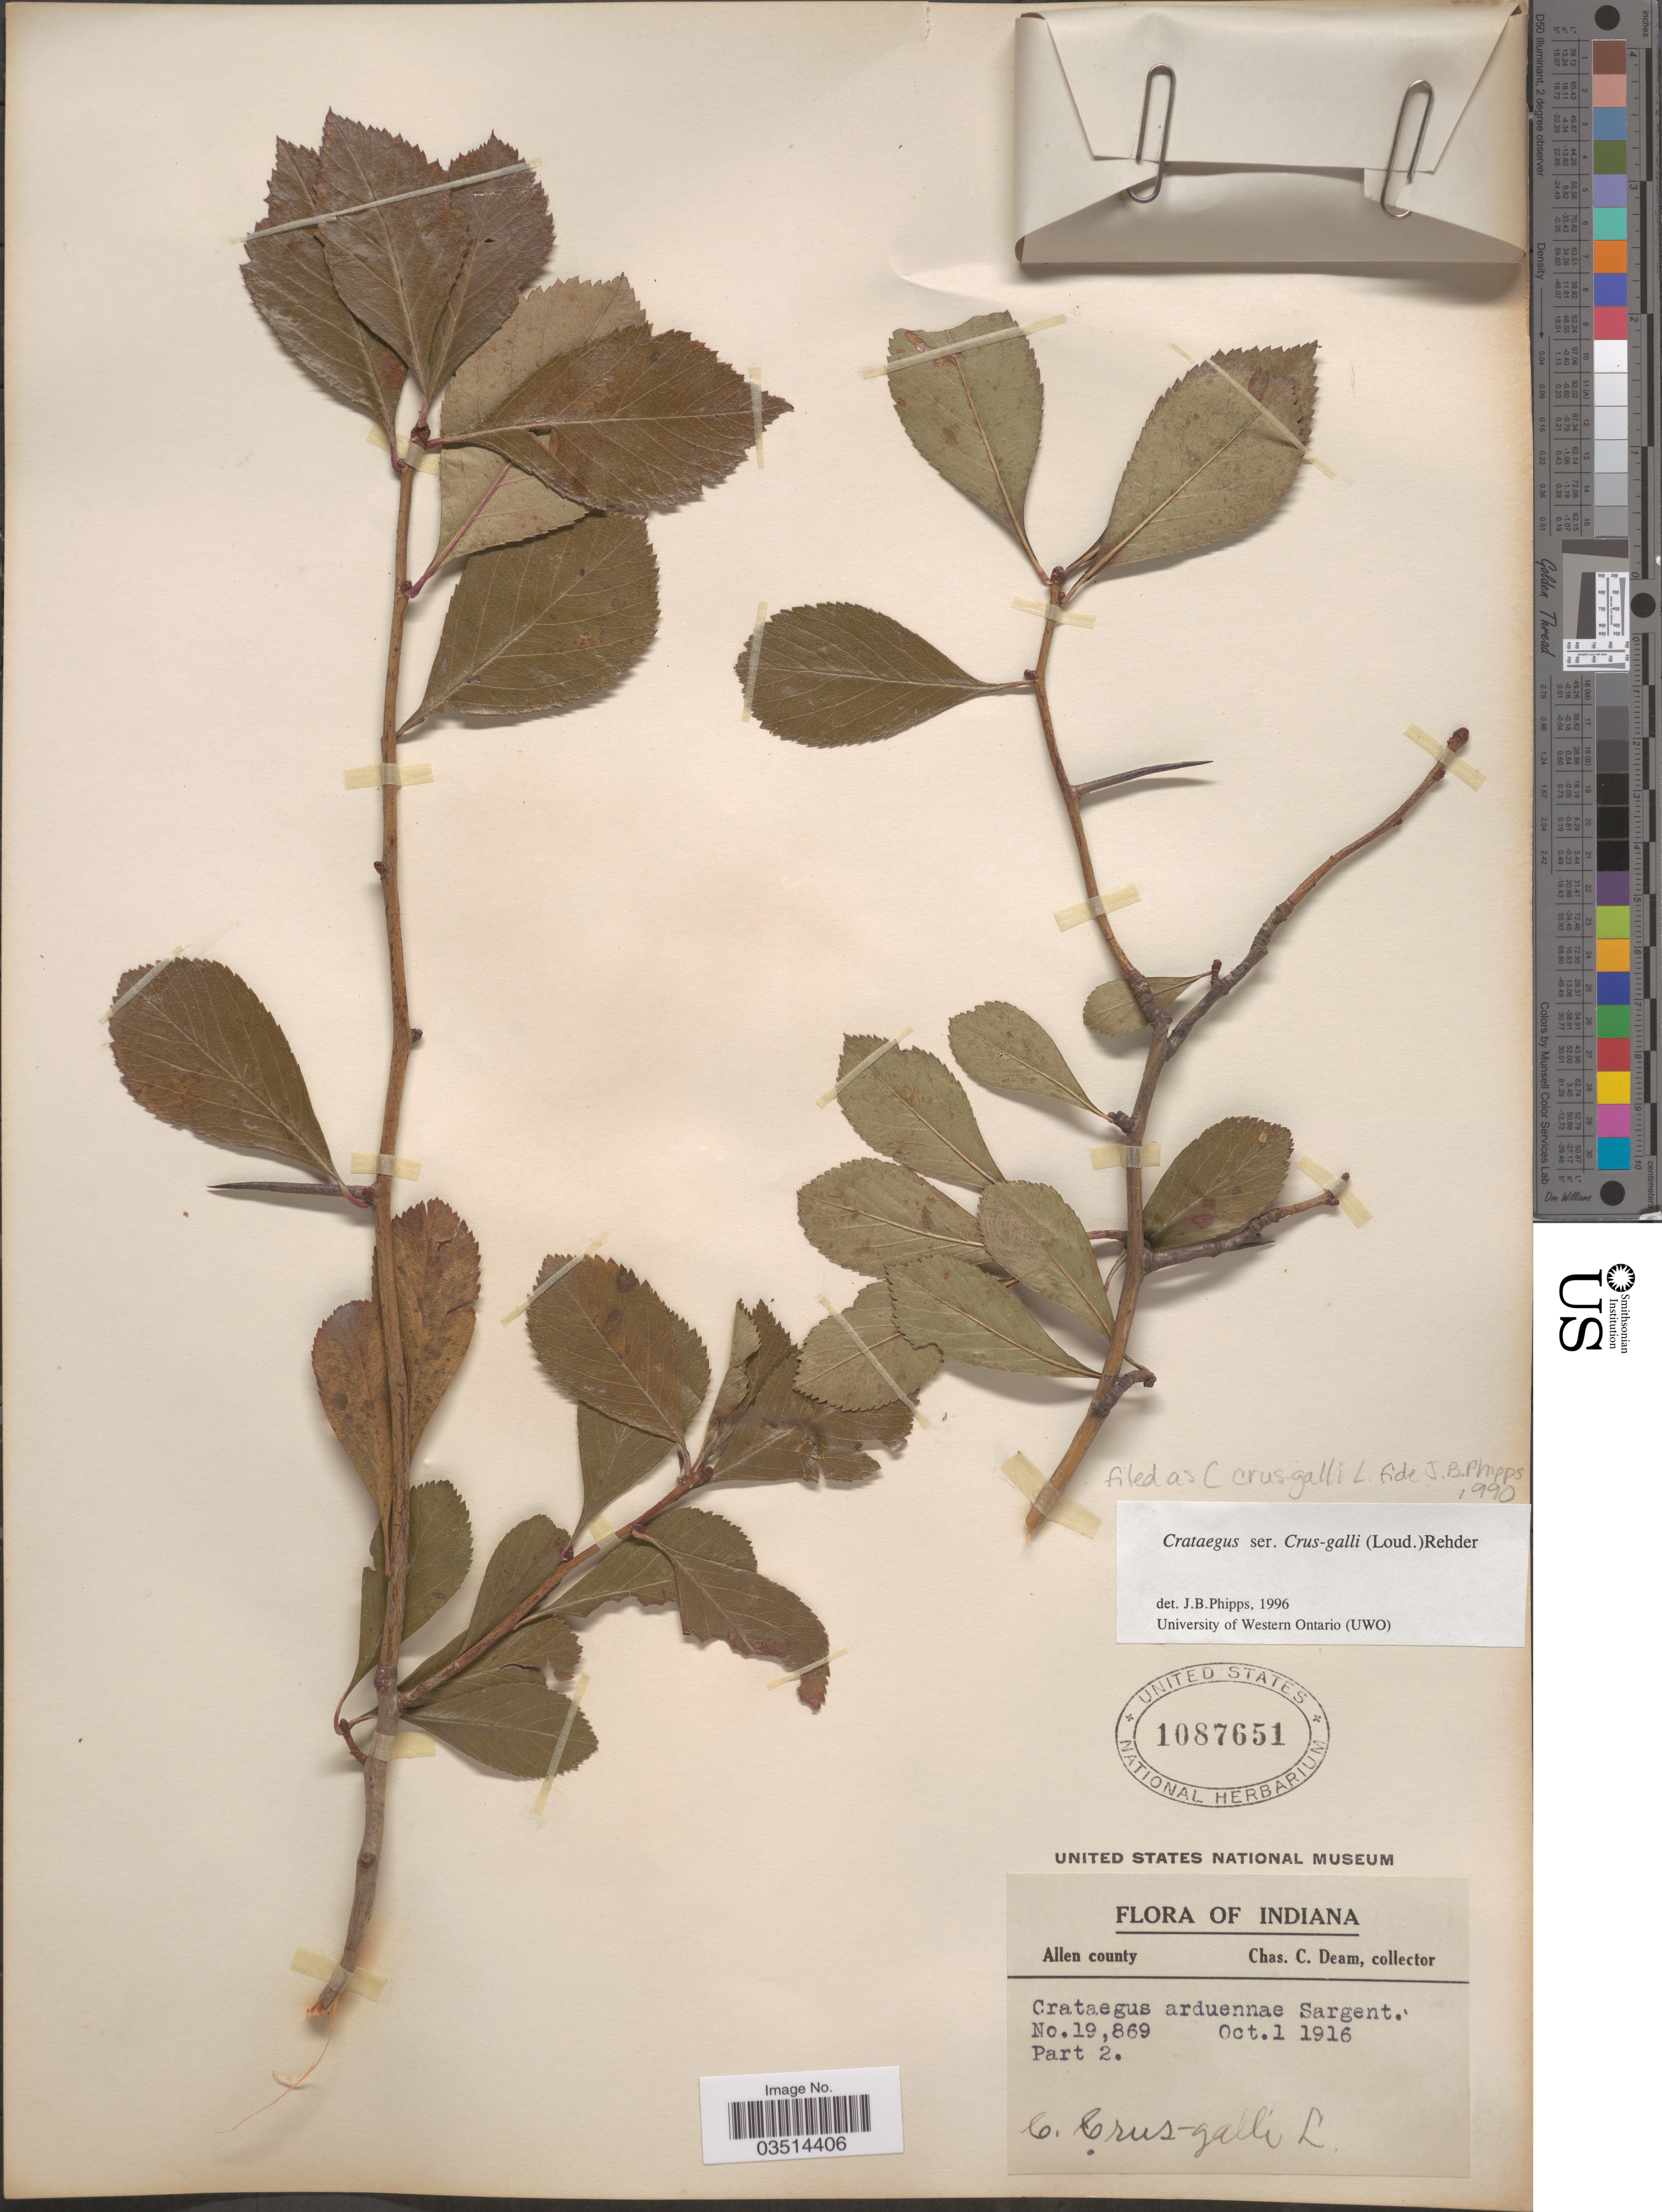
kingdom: Plantae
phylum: Tracheophyta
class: Magnoliopsida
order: Rosales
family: Rosaceae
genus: Crataegus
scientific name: Crataegus crus-galli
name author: L.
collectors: C. C. Deam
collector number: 19869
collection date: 1916-10-01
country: United States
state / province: Indiana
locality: Allen County.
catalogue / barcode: US 1087651